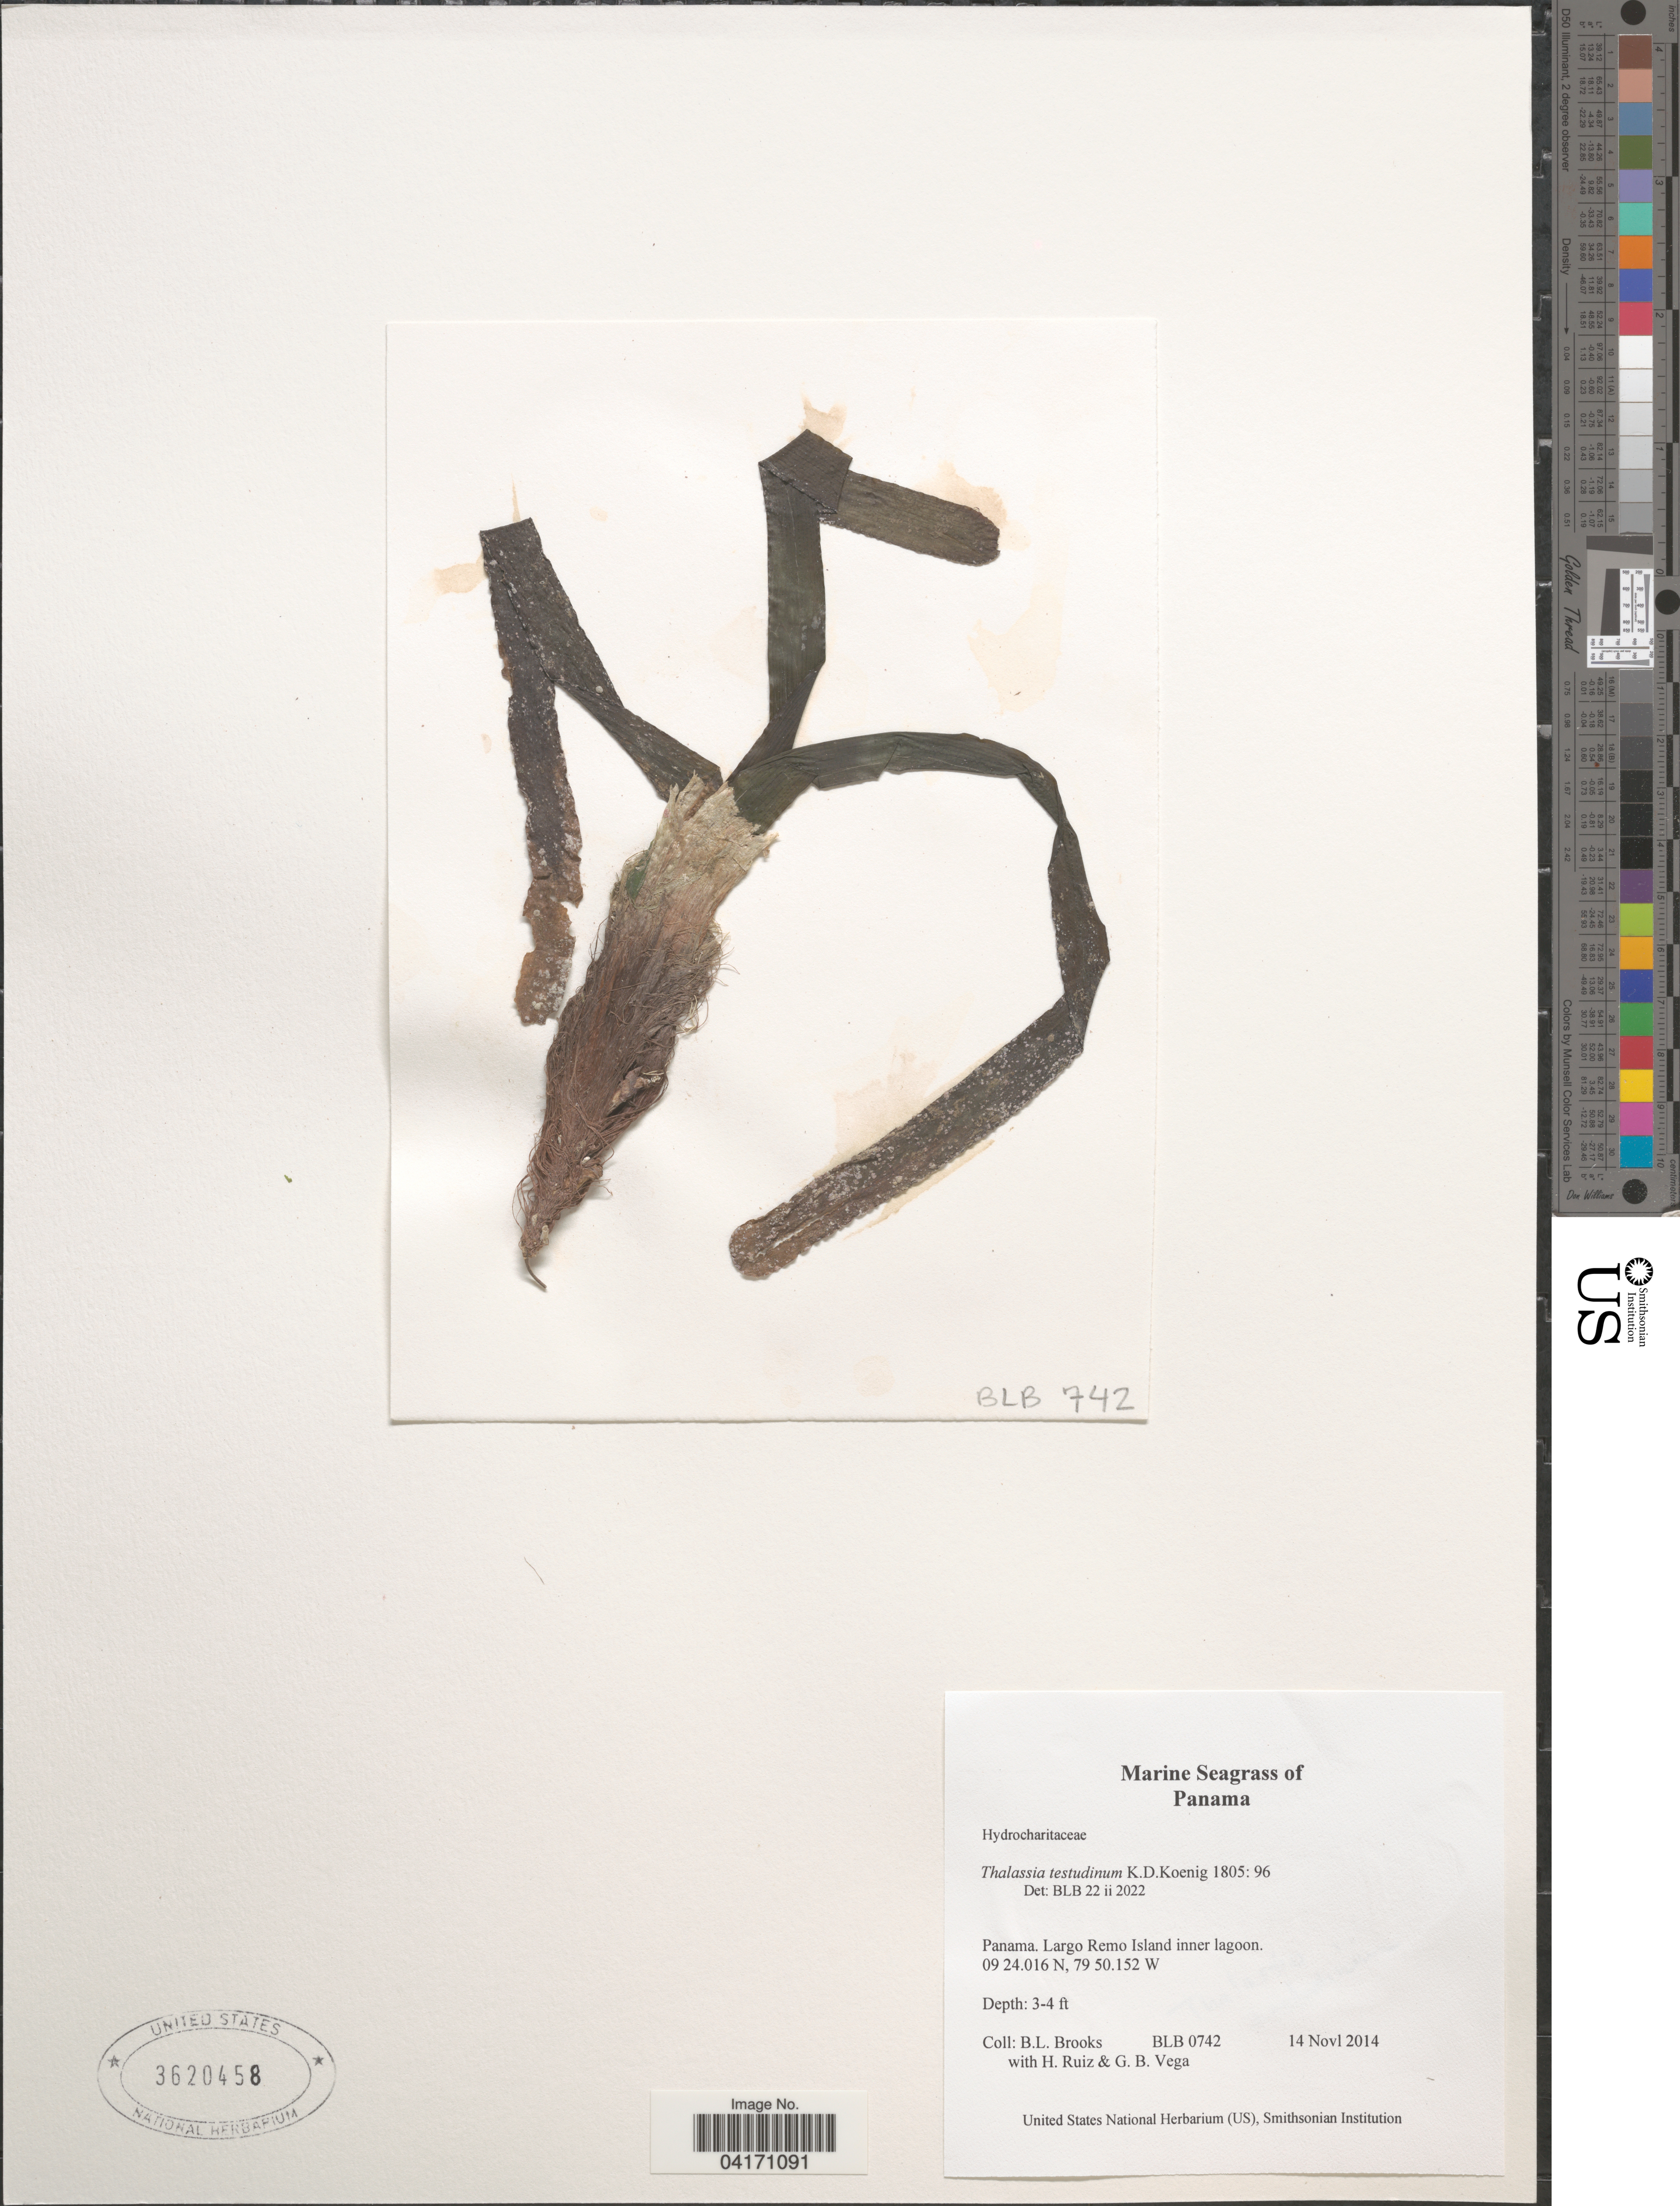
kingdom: Plantae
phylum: Tracheophyta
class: Liliopsida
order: Alismatales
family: Hydrocharitaceae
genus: Thalassia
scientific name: Thalassia testudinum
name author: Banks & Sol. ex K.D. Koenig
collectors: B. Brooks, H. Ruiz & G. B. Vega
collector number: BLB0742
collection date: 2014-11-14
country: Panama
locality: Largo Remo Island inner lagoon.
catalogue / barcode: US 3620458